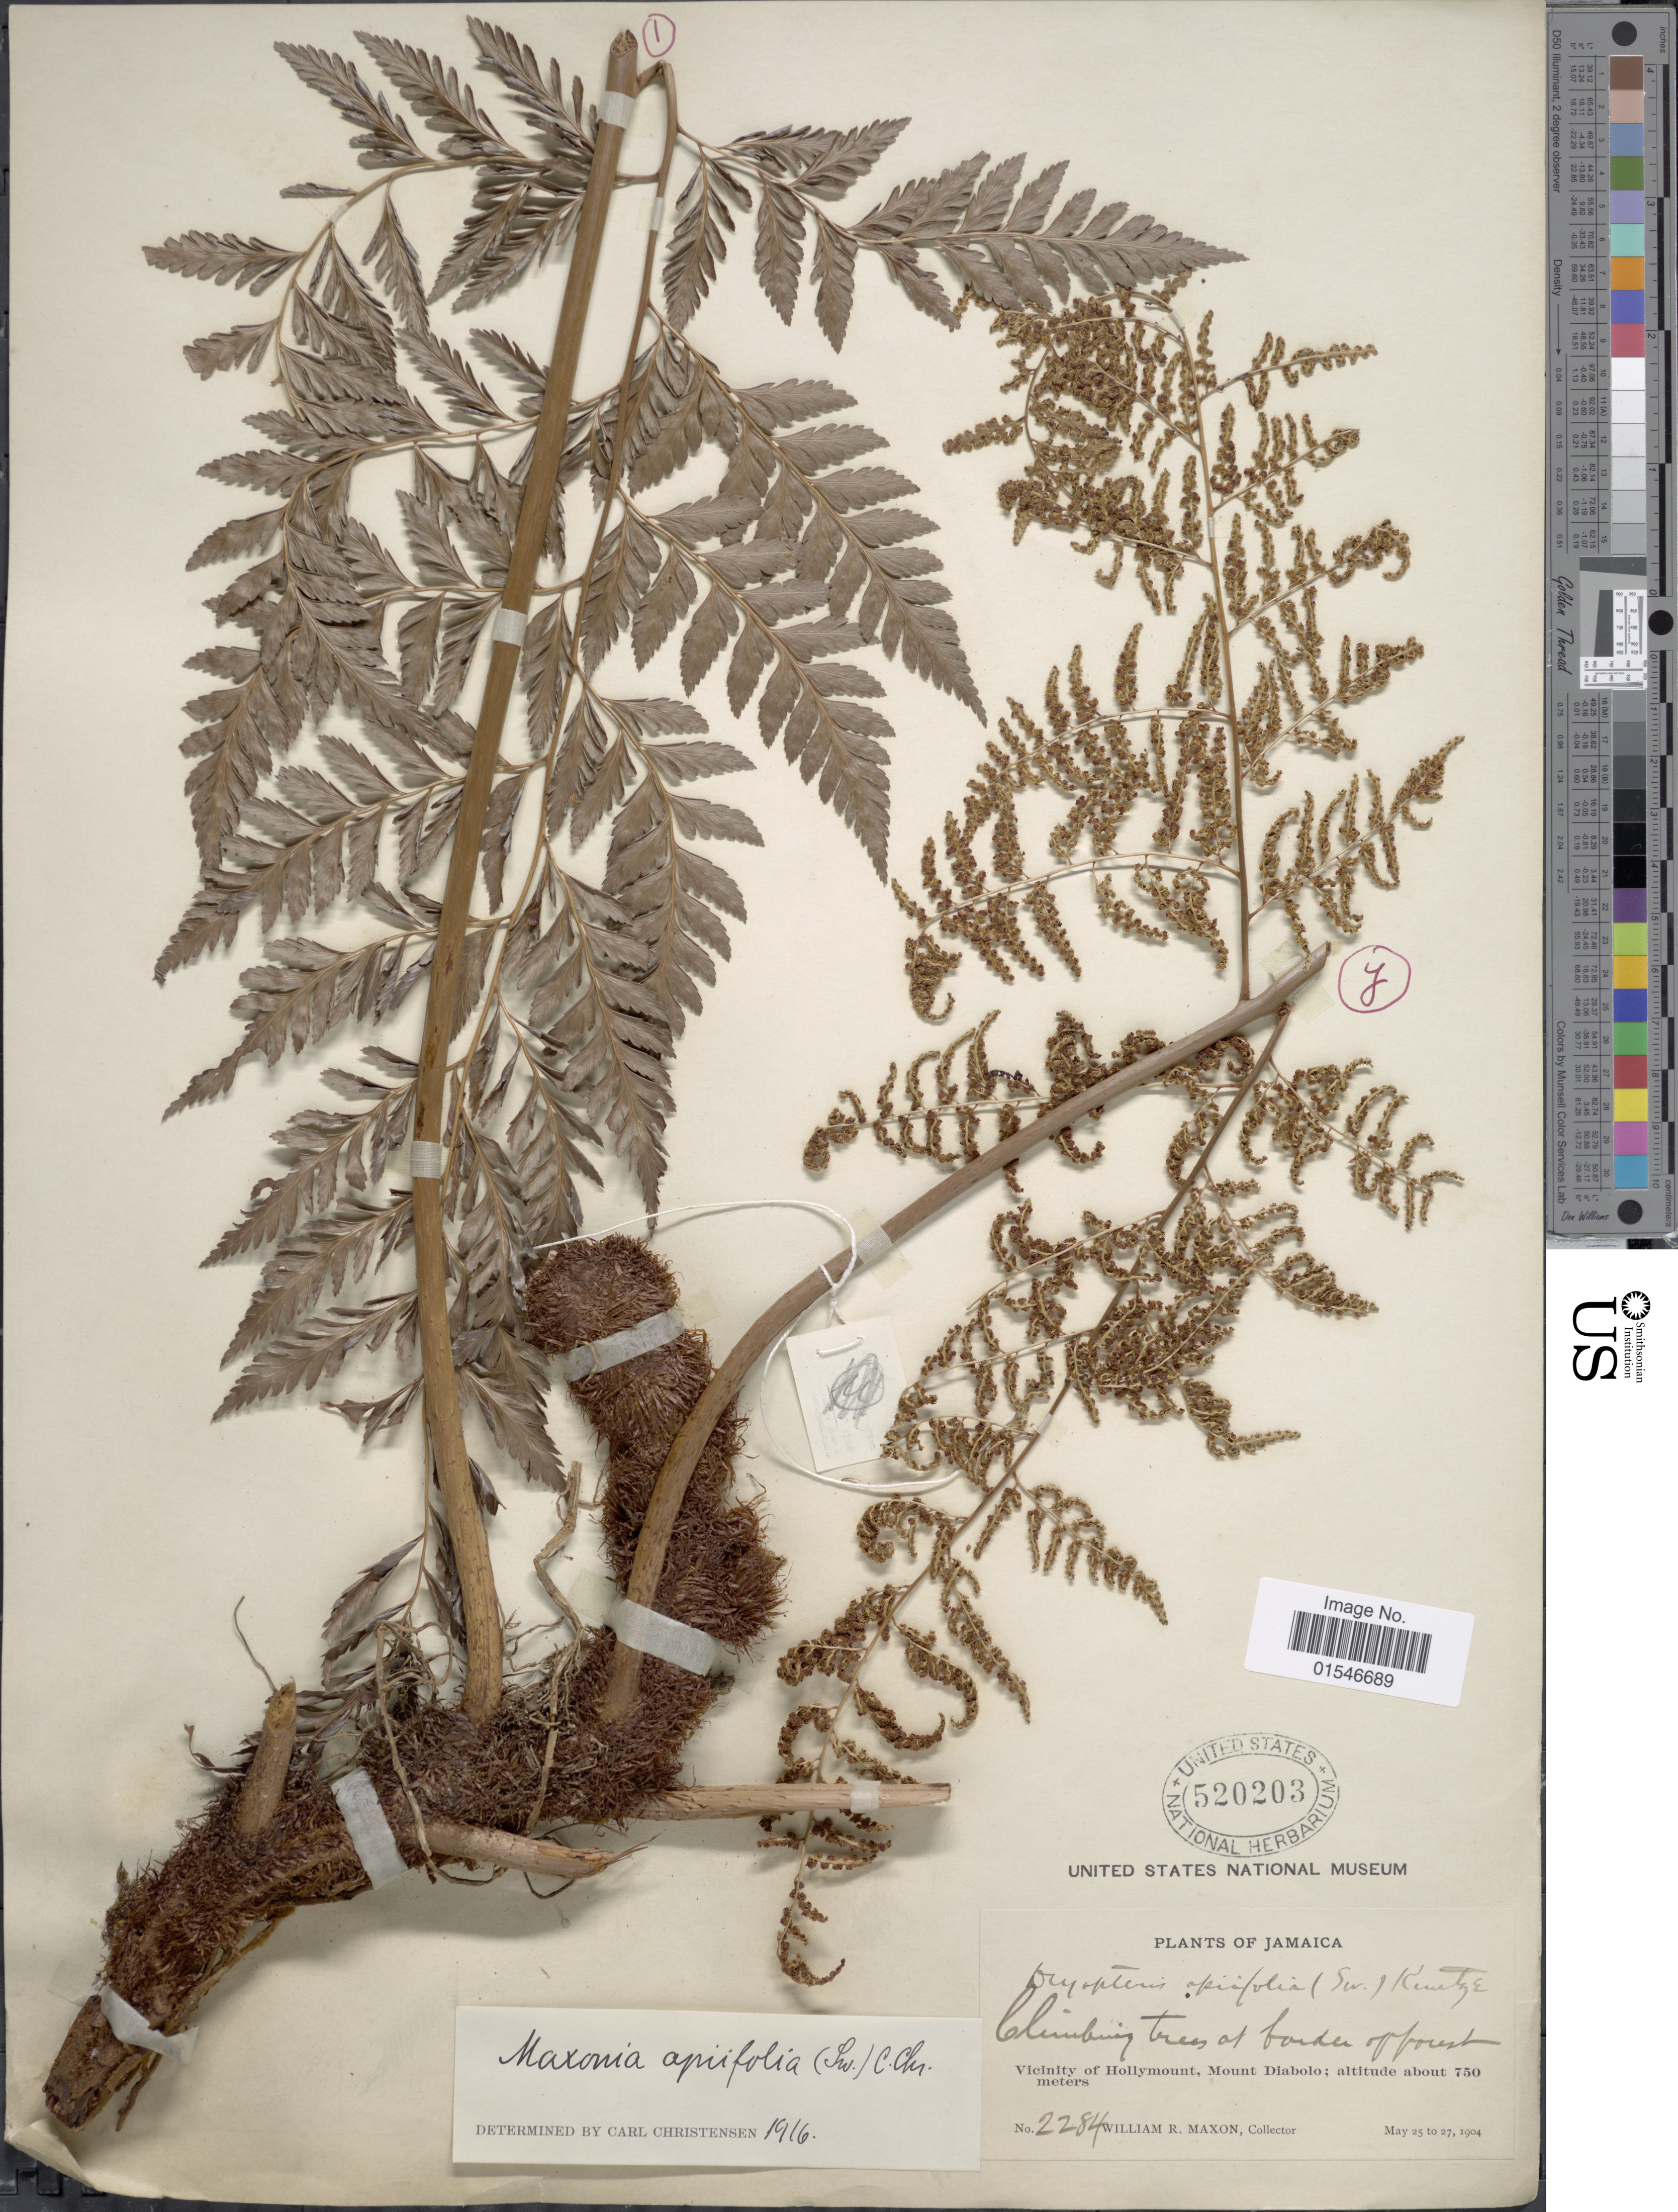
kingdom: Plantae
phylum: Tracheophyta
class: Polypodiopsida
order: Polypodiales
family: Dryopteridaceae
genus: Maxonia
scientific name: Maxonia apiifolia var. apiifolia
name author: (Sw.) C. Chr.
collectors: W. R. Maxon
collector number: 2284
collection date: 1904-05-25/1904-05-27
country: Jamaica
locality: Vicinity of Hollymount, Mount Diabolo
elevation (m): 750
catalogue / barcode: US 520203